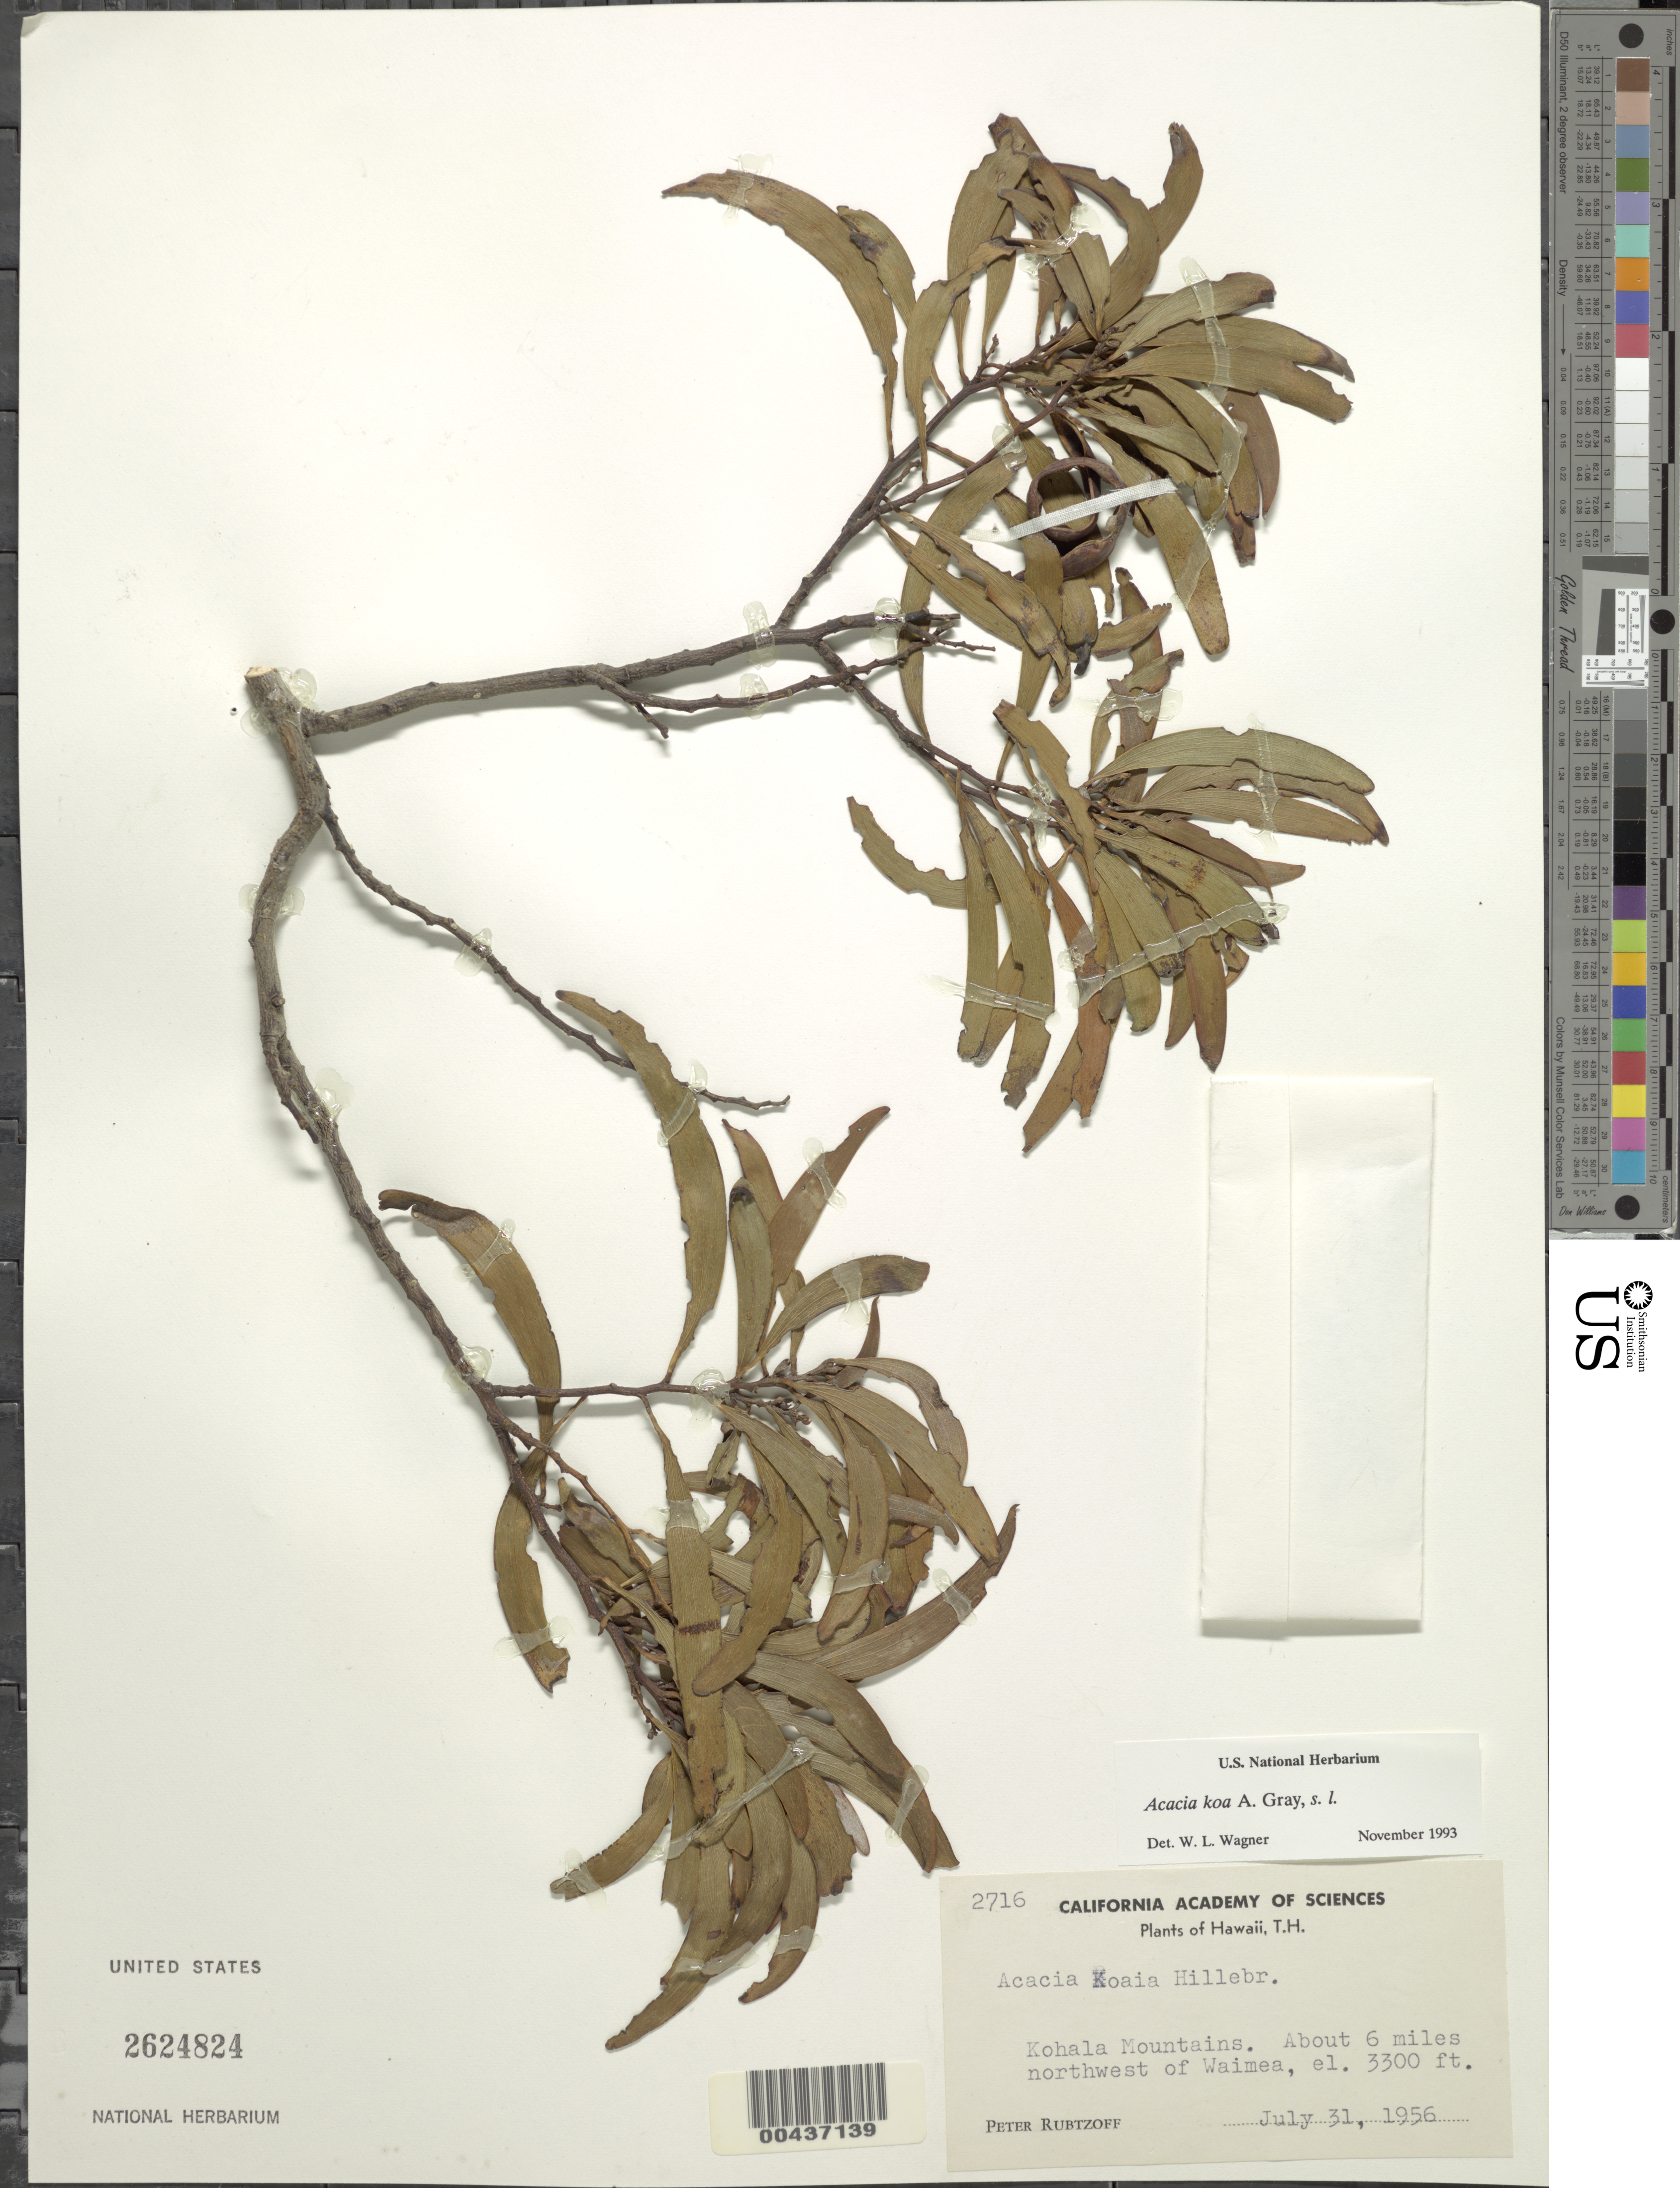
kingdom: Plantae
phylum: Tracheophyta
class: Magnoliopsida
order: Fabales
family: Fabaceae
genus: Acacia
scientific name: Acacia koa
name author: A. Gray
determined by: Wagner, W. L., (BOT), Smithsonian Institution - National Museum of Natural History (UNITED STATES)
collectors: P. Rubtzoff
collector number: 2716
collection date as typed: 31 Jul 1956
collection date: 1956-07-31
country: United States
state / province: Hawaii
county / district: Hawaii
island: Hawaii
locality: Kohala Mountains, about 6 mi NW of Waimea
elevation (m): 1006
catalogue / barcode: US 2624824